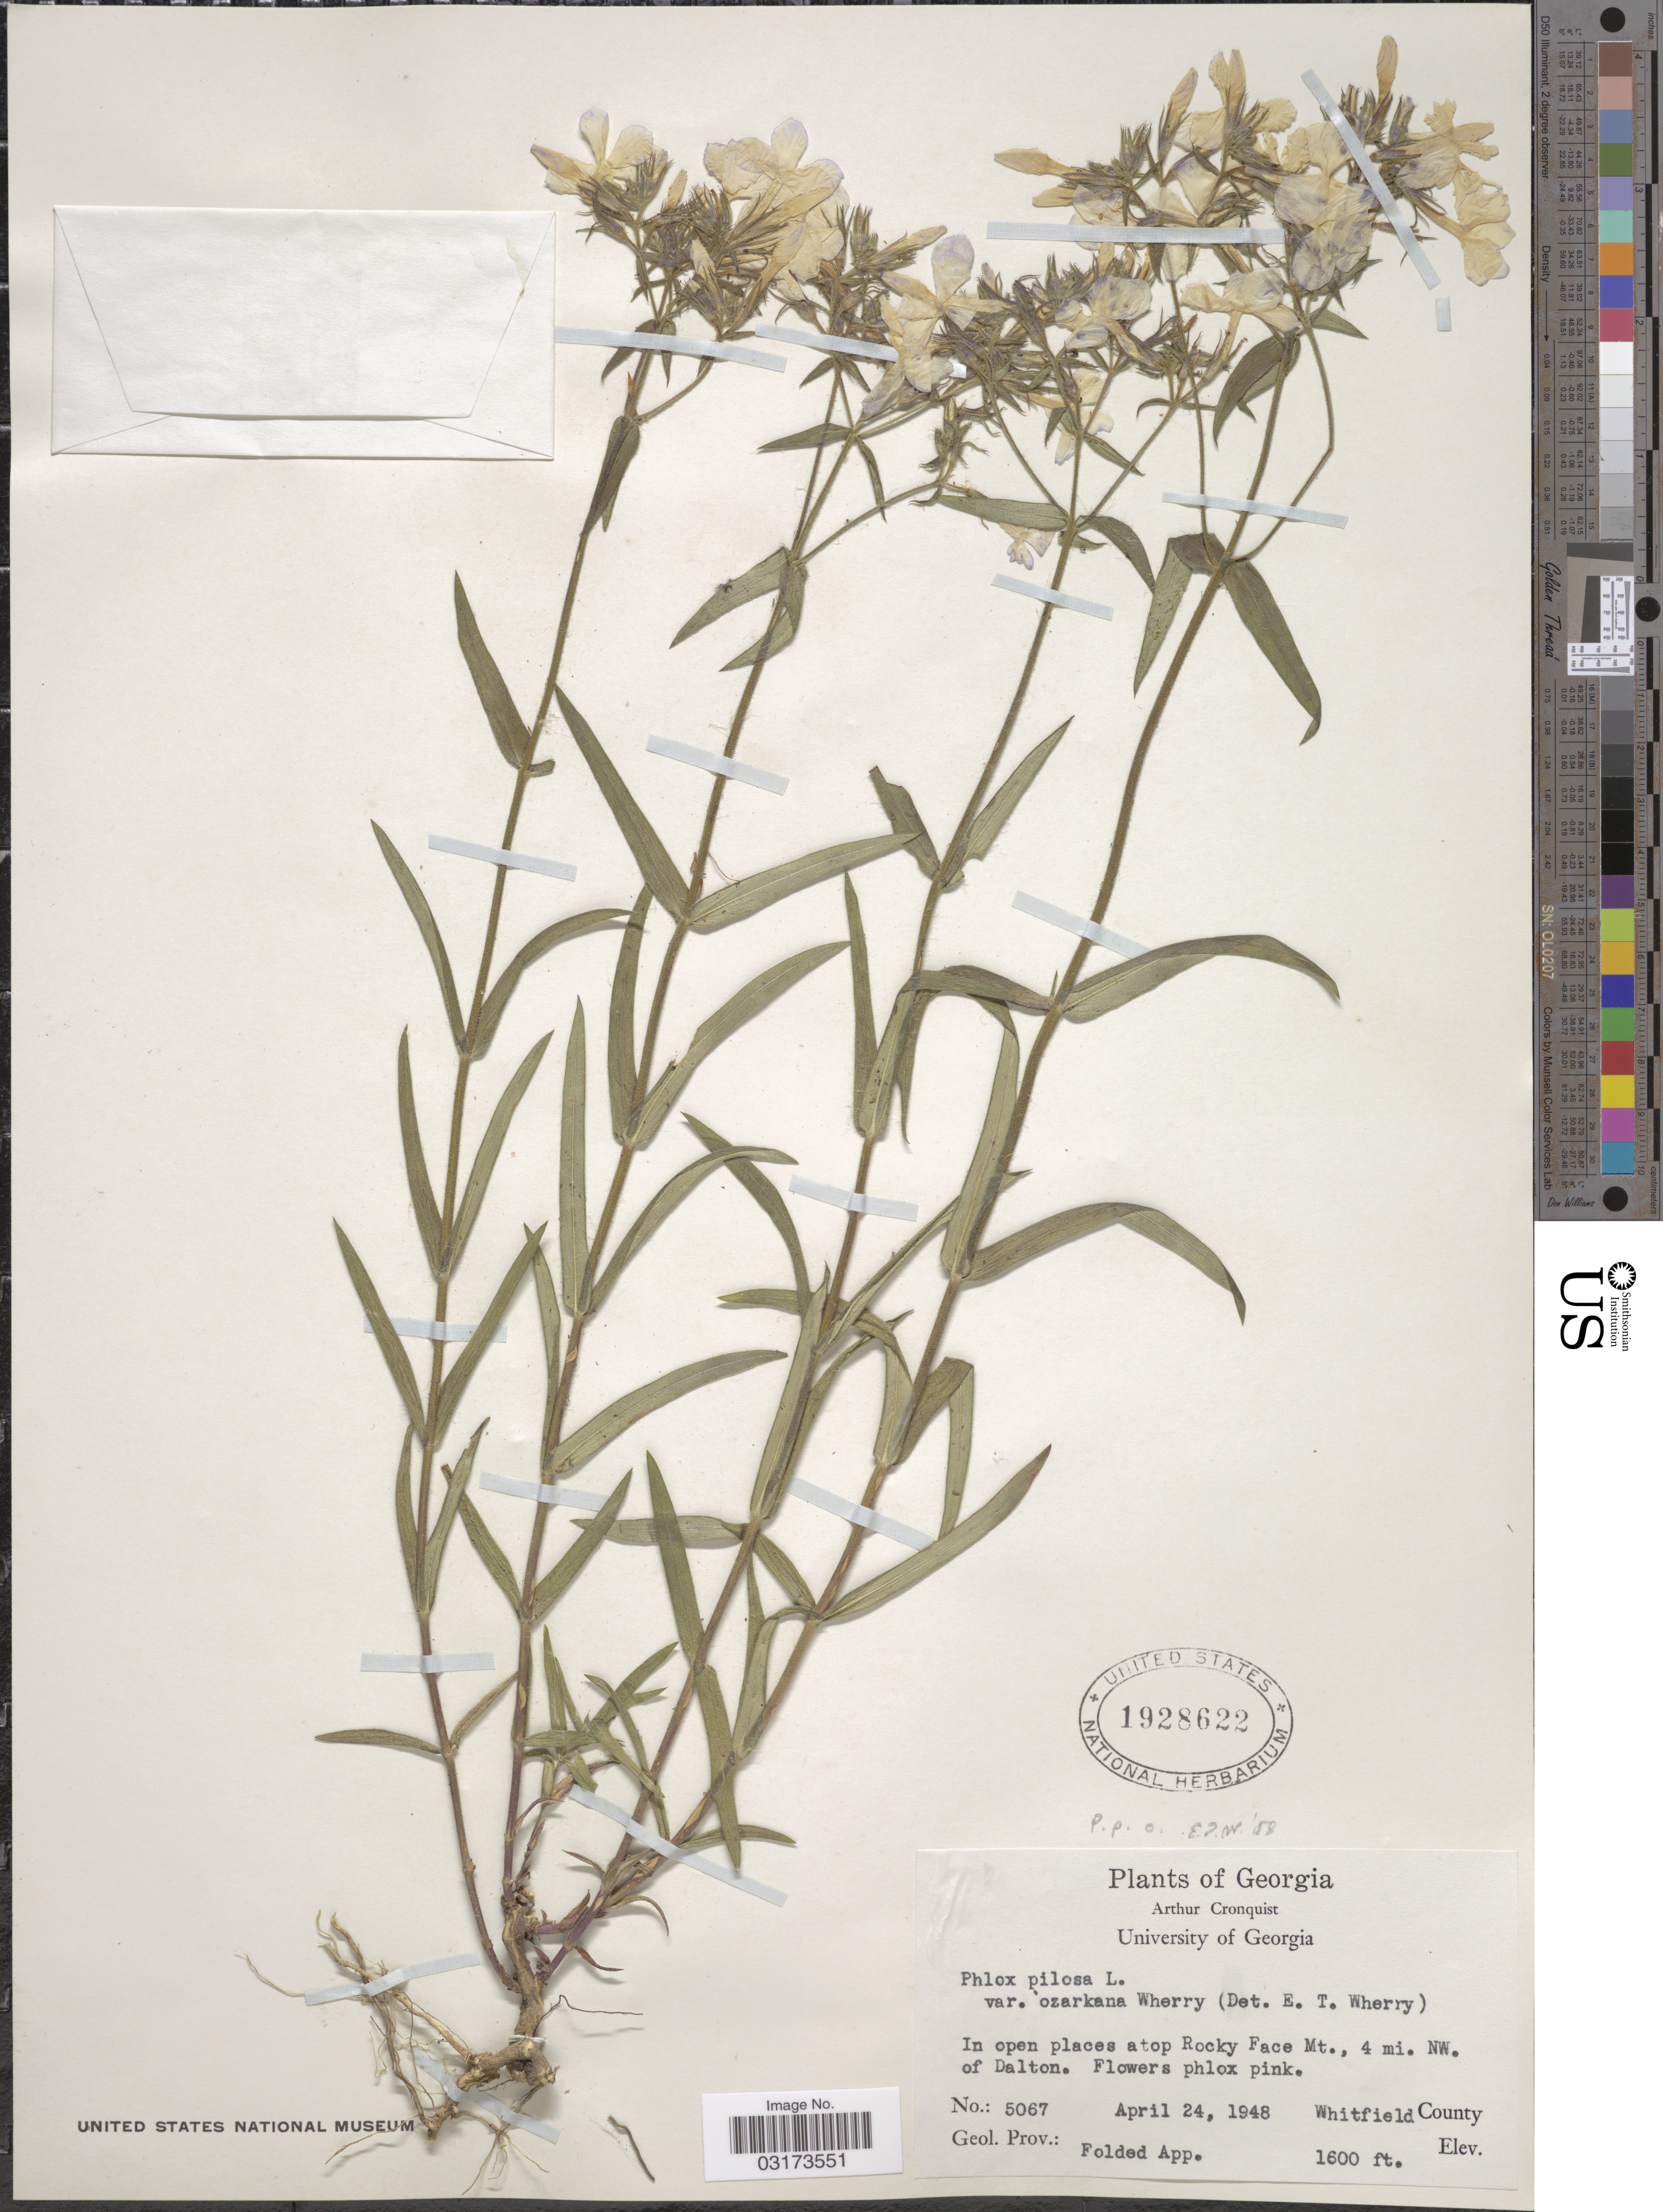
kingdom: Plantae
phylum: Tracheophyta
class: Magnoliopsida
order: Ericales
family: Polemoniaceae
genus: Phlox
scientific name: Phlox pilosa subsp. ozarkana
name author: (Wherry) Wherry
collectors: A. J. Cronquist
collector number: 5067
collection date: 1948-04-24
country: United States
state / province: Georgia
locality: In open places atop Rocky Face Mt., 4 mi. NW. of Dalton. Whitfield County. Geol. Prov.: Folded App.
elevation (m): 488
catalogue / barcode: US 1928622